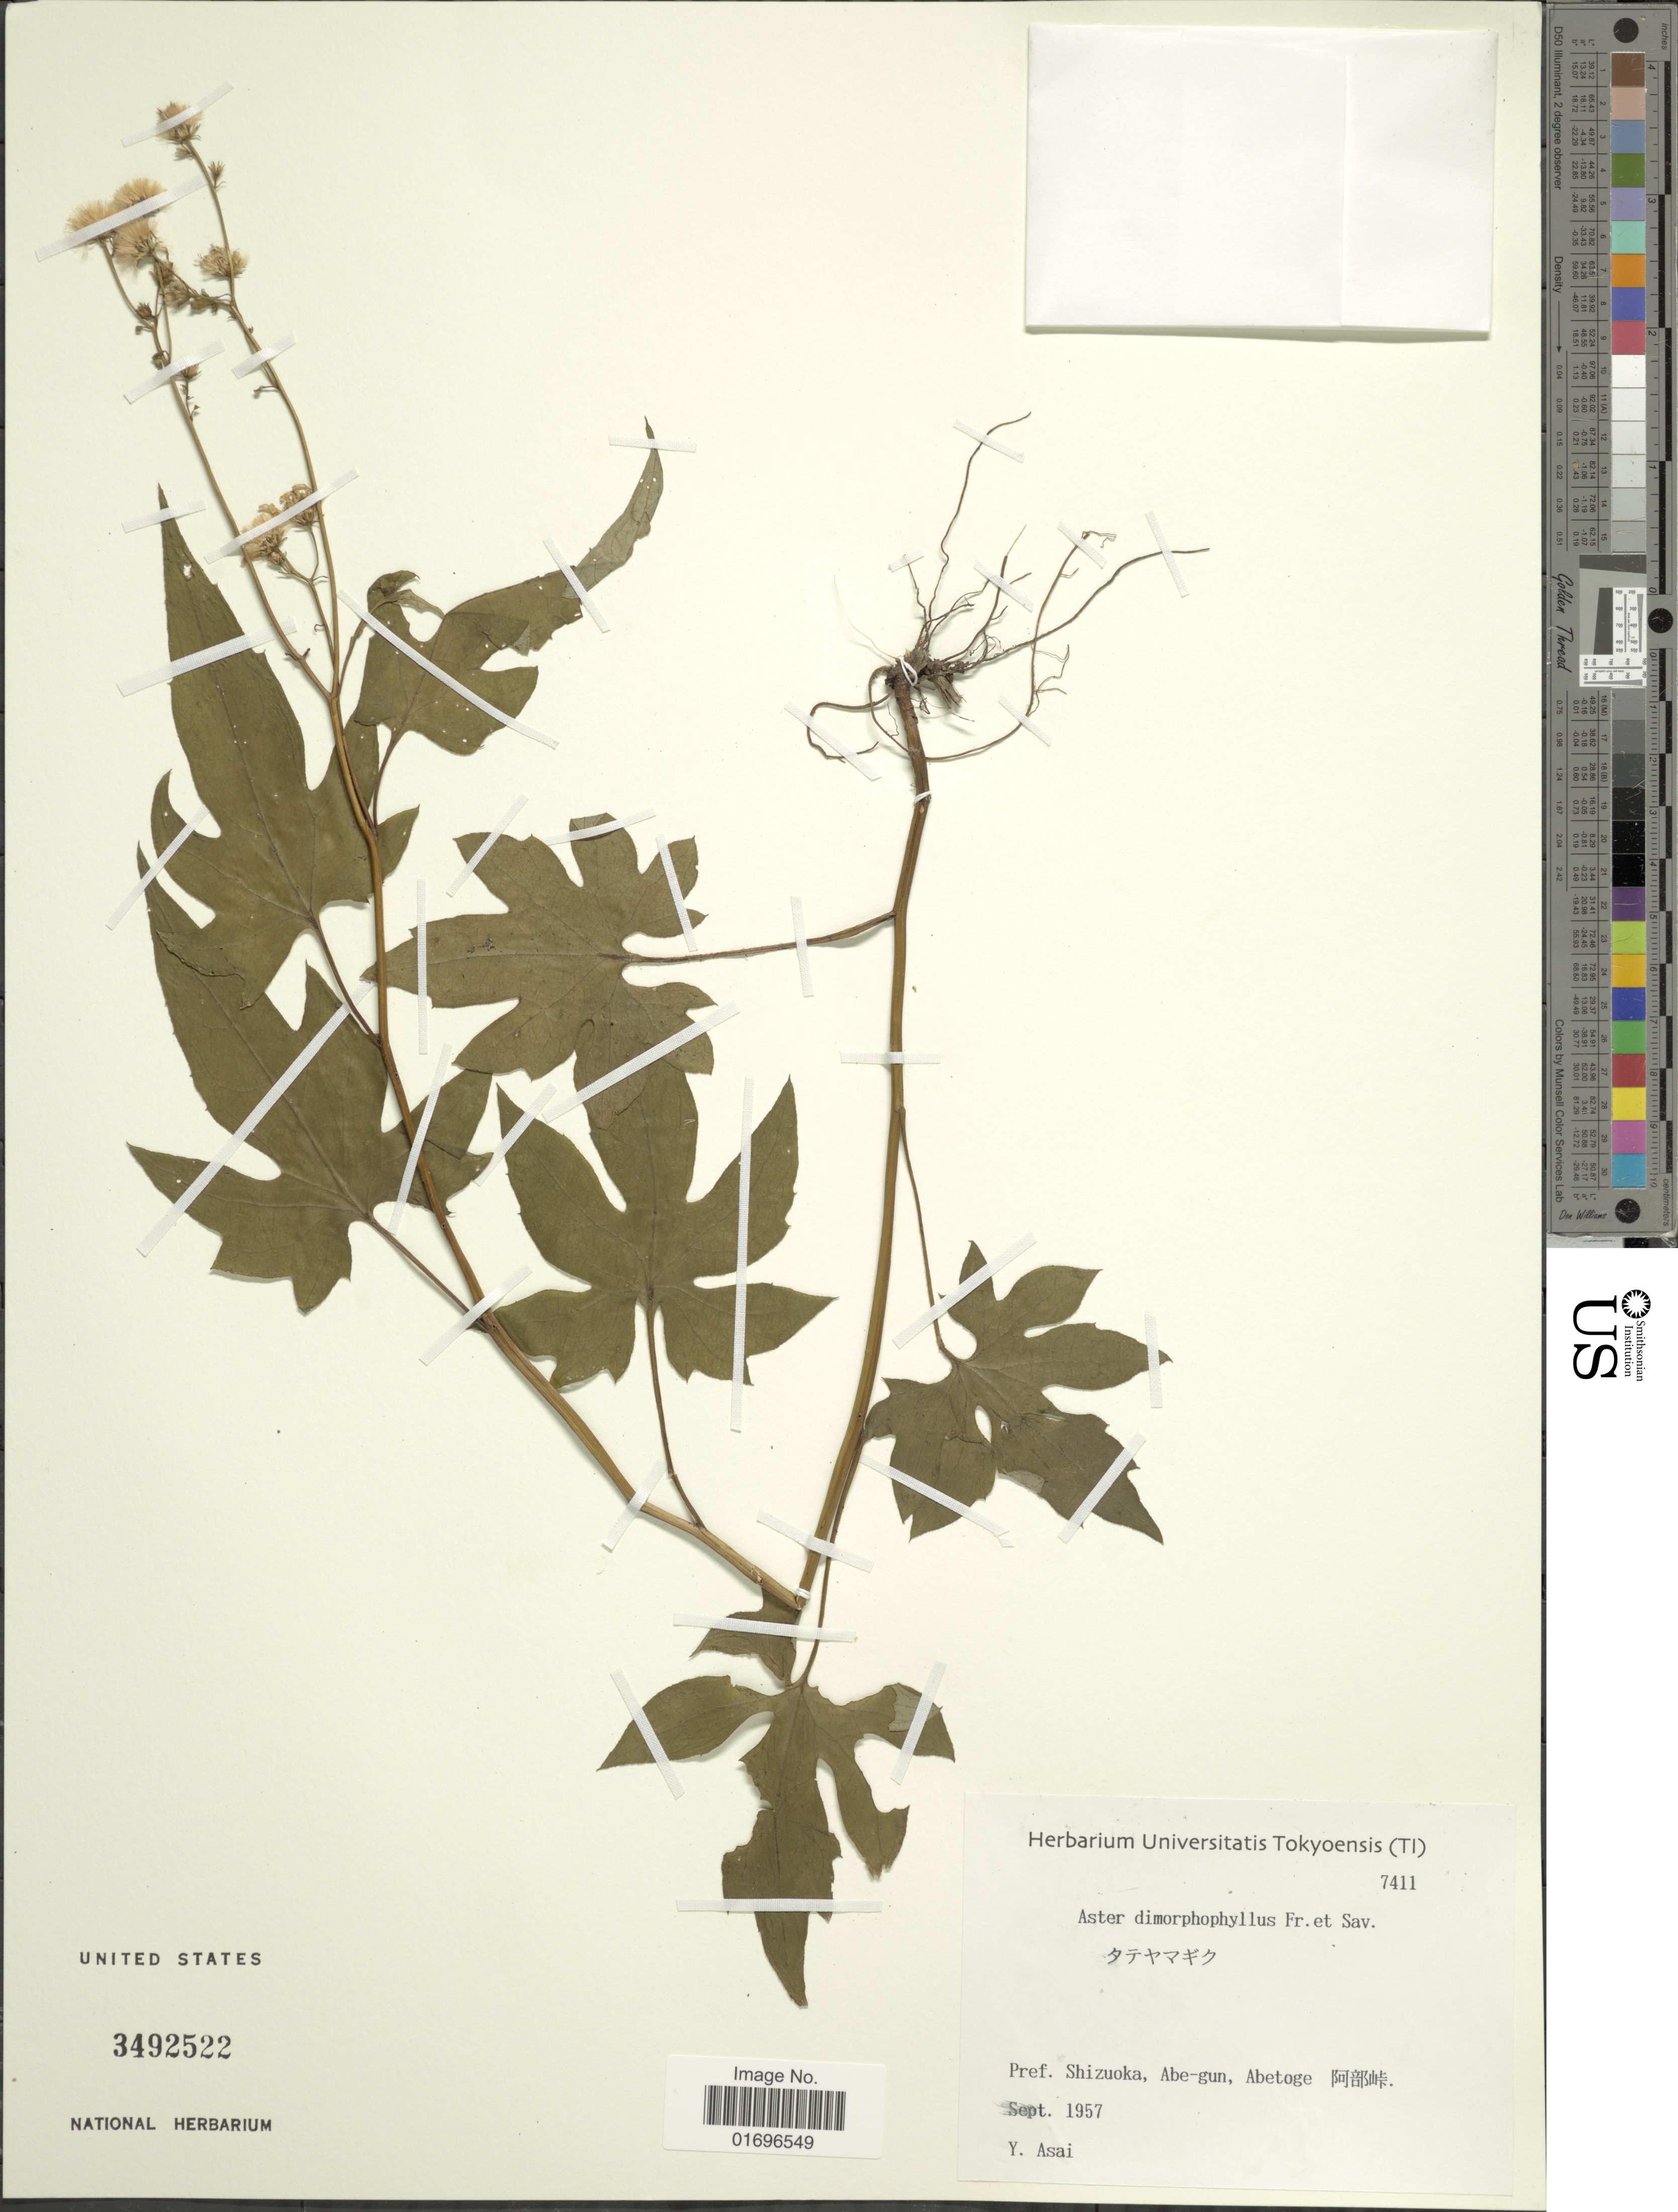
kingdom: Plantae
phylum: Tracheophyta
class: Magnoliopsida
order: Asterales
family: Asteraceae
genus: Aster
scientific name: Aster dimorphophyllus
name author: Franch. & Sav.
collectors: Y. Asai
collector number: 7411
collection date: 1957-09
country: Japan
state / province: Sizuoka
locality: Pref. Shizuoka, Abe-gun, Abetoge [Foreign script]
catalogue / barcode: US 3492522